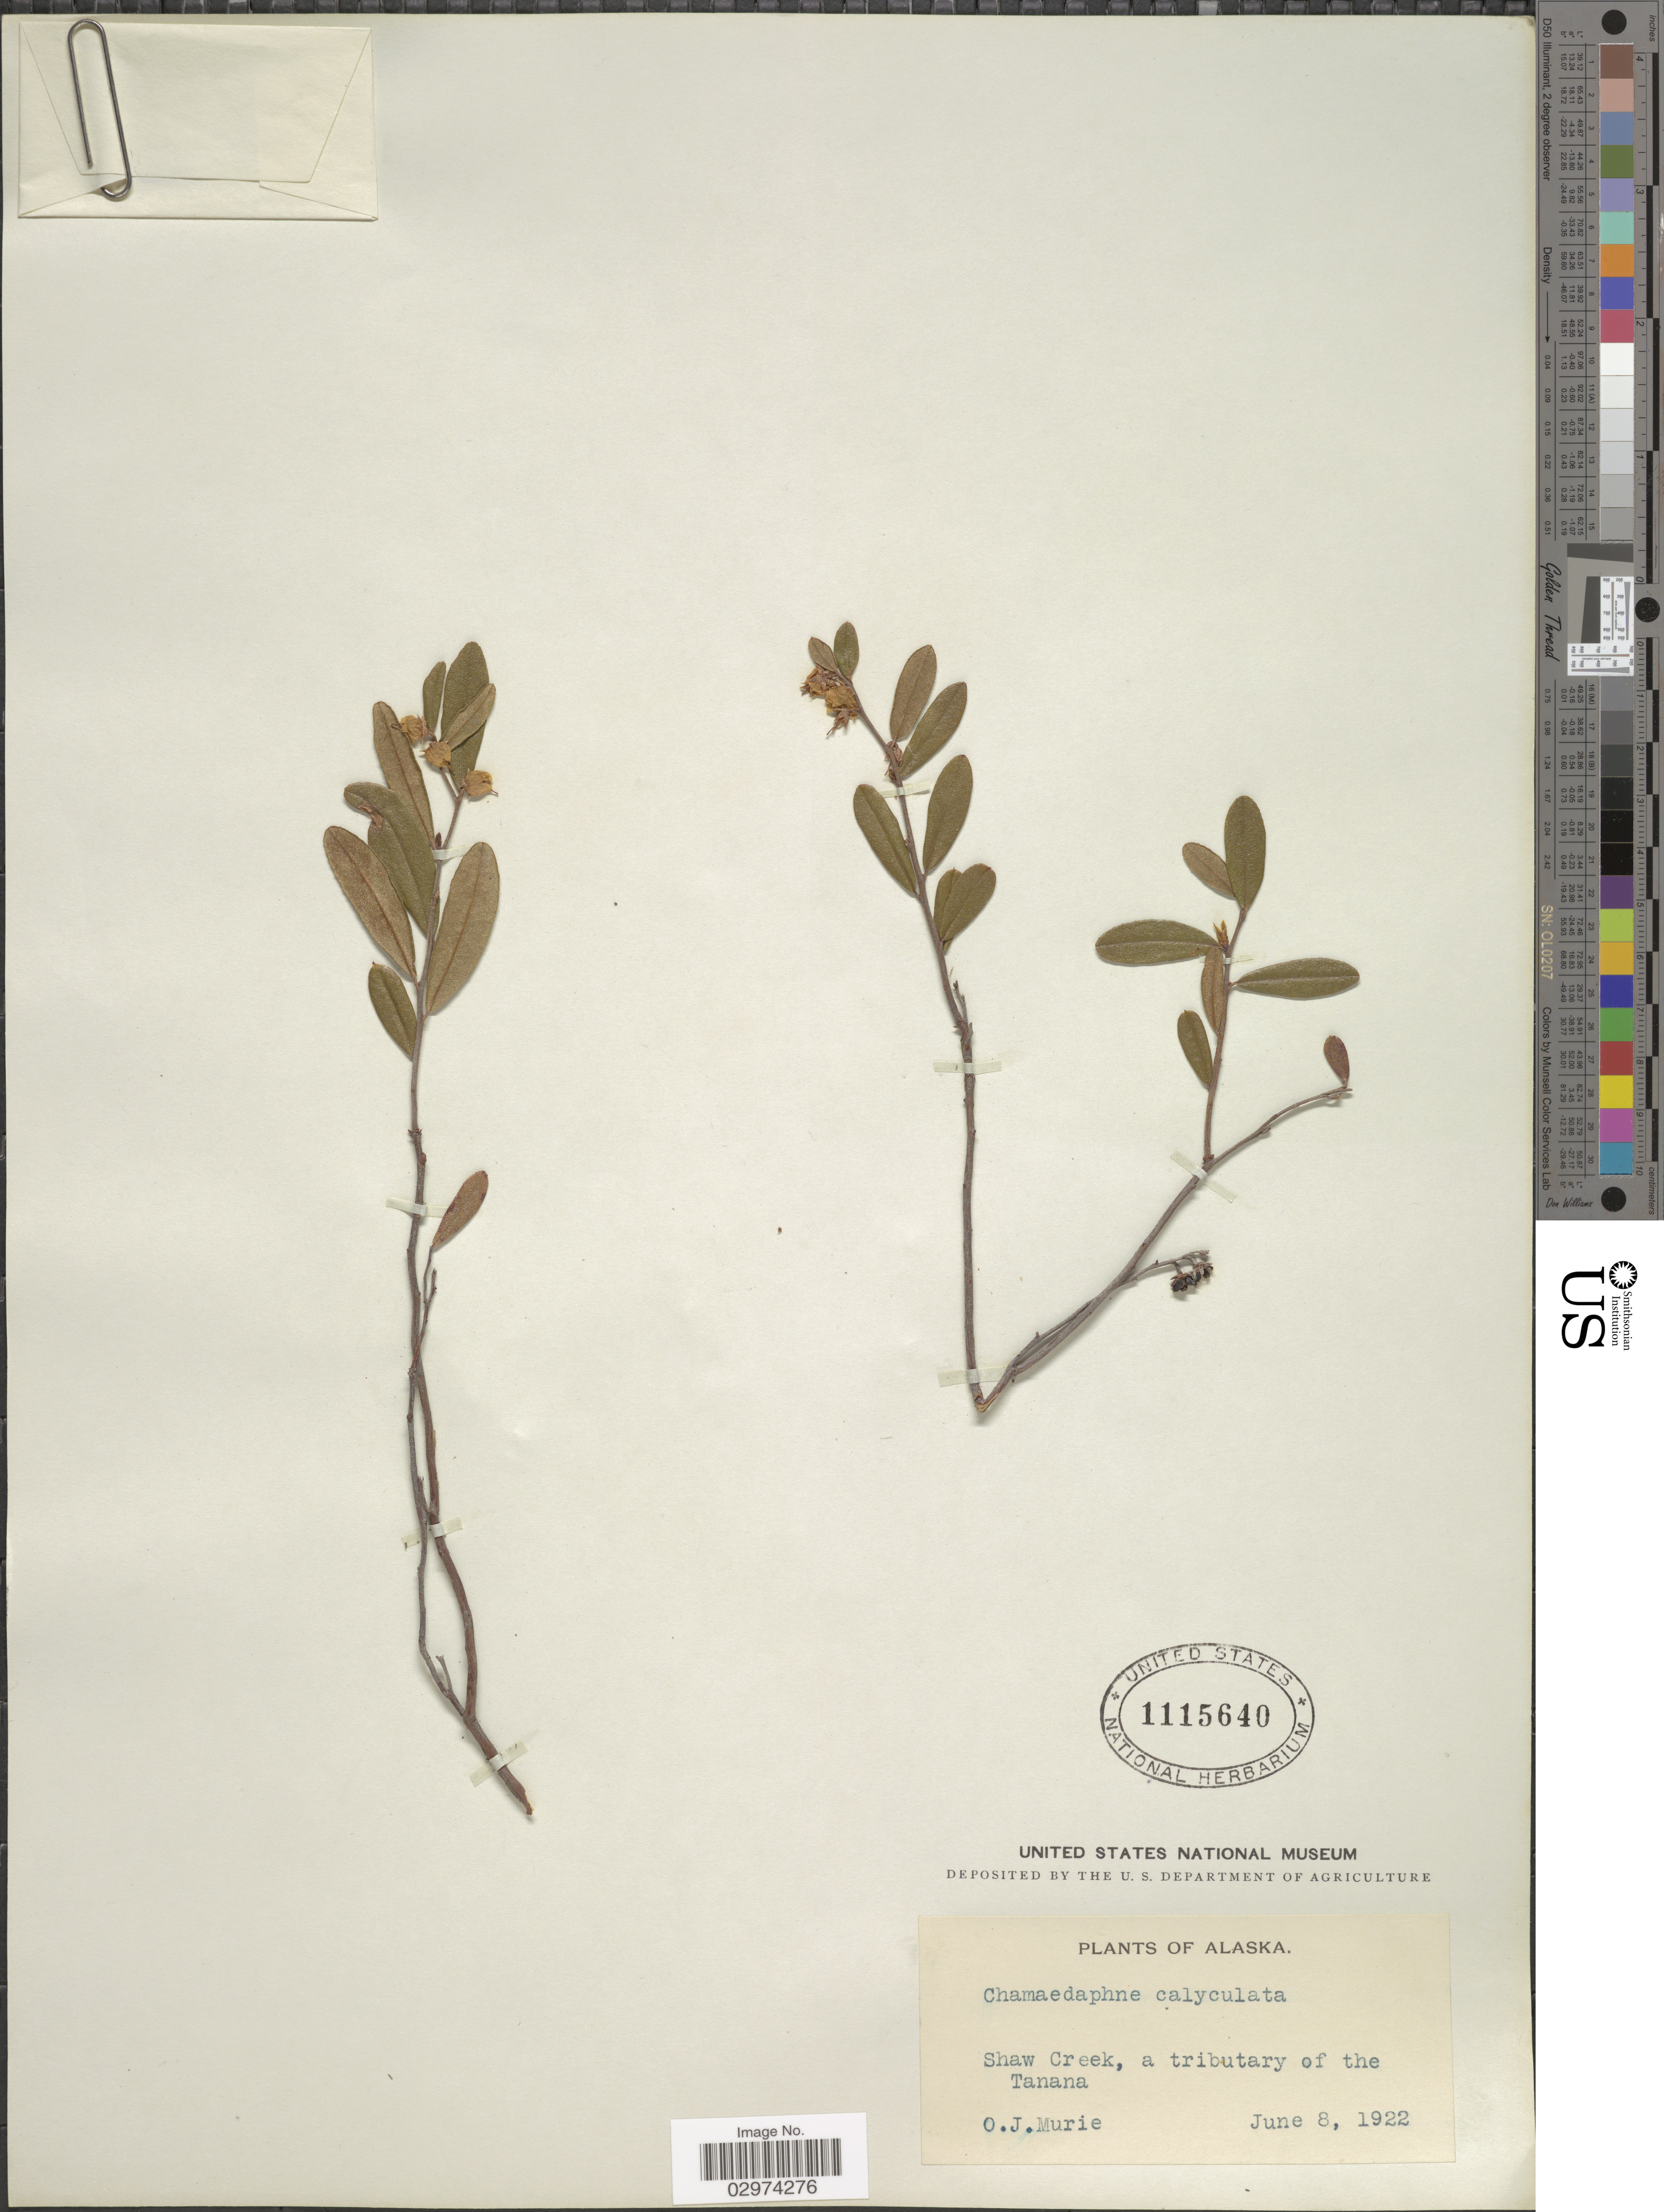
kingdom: Plantae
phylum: Tracheophyta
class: Magnoliopsida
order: Ericales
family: Ericaceae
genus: Chamaedaphne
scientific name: Chamaedaphne calyculata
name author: (L.) Moench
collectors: O. Murie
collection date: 1922-06-08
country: United States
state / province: Alaska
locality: Shaw Creek, a tributary of the Tanana.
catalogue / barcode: US 1115640